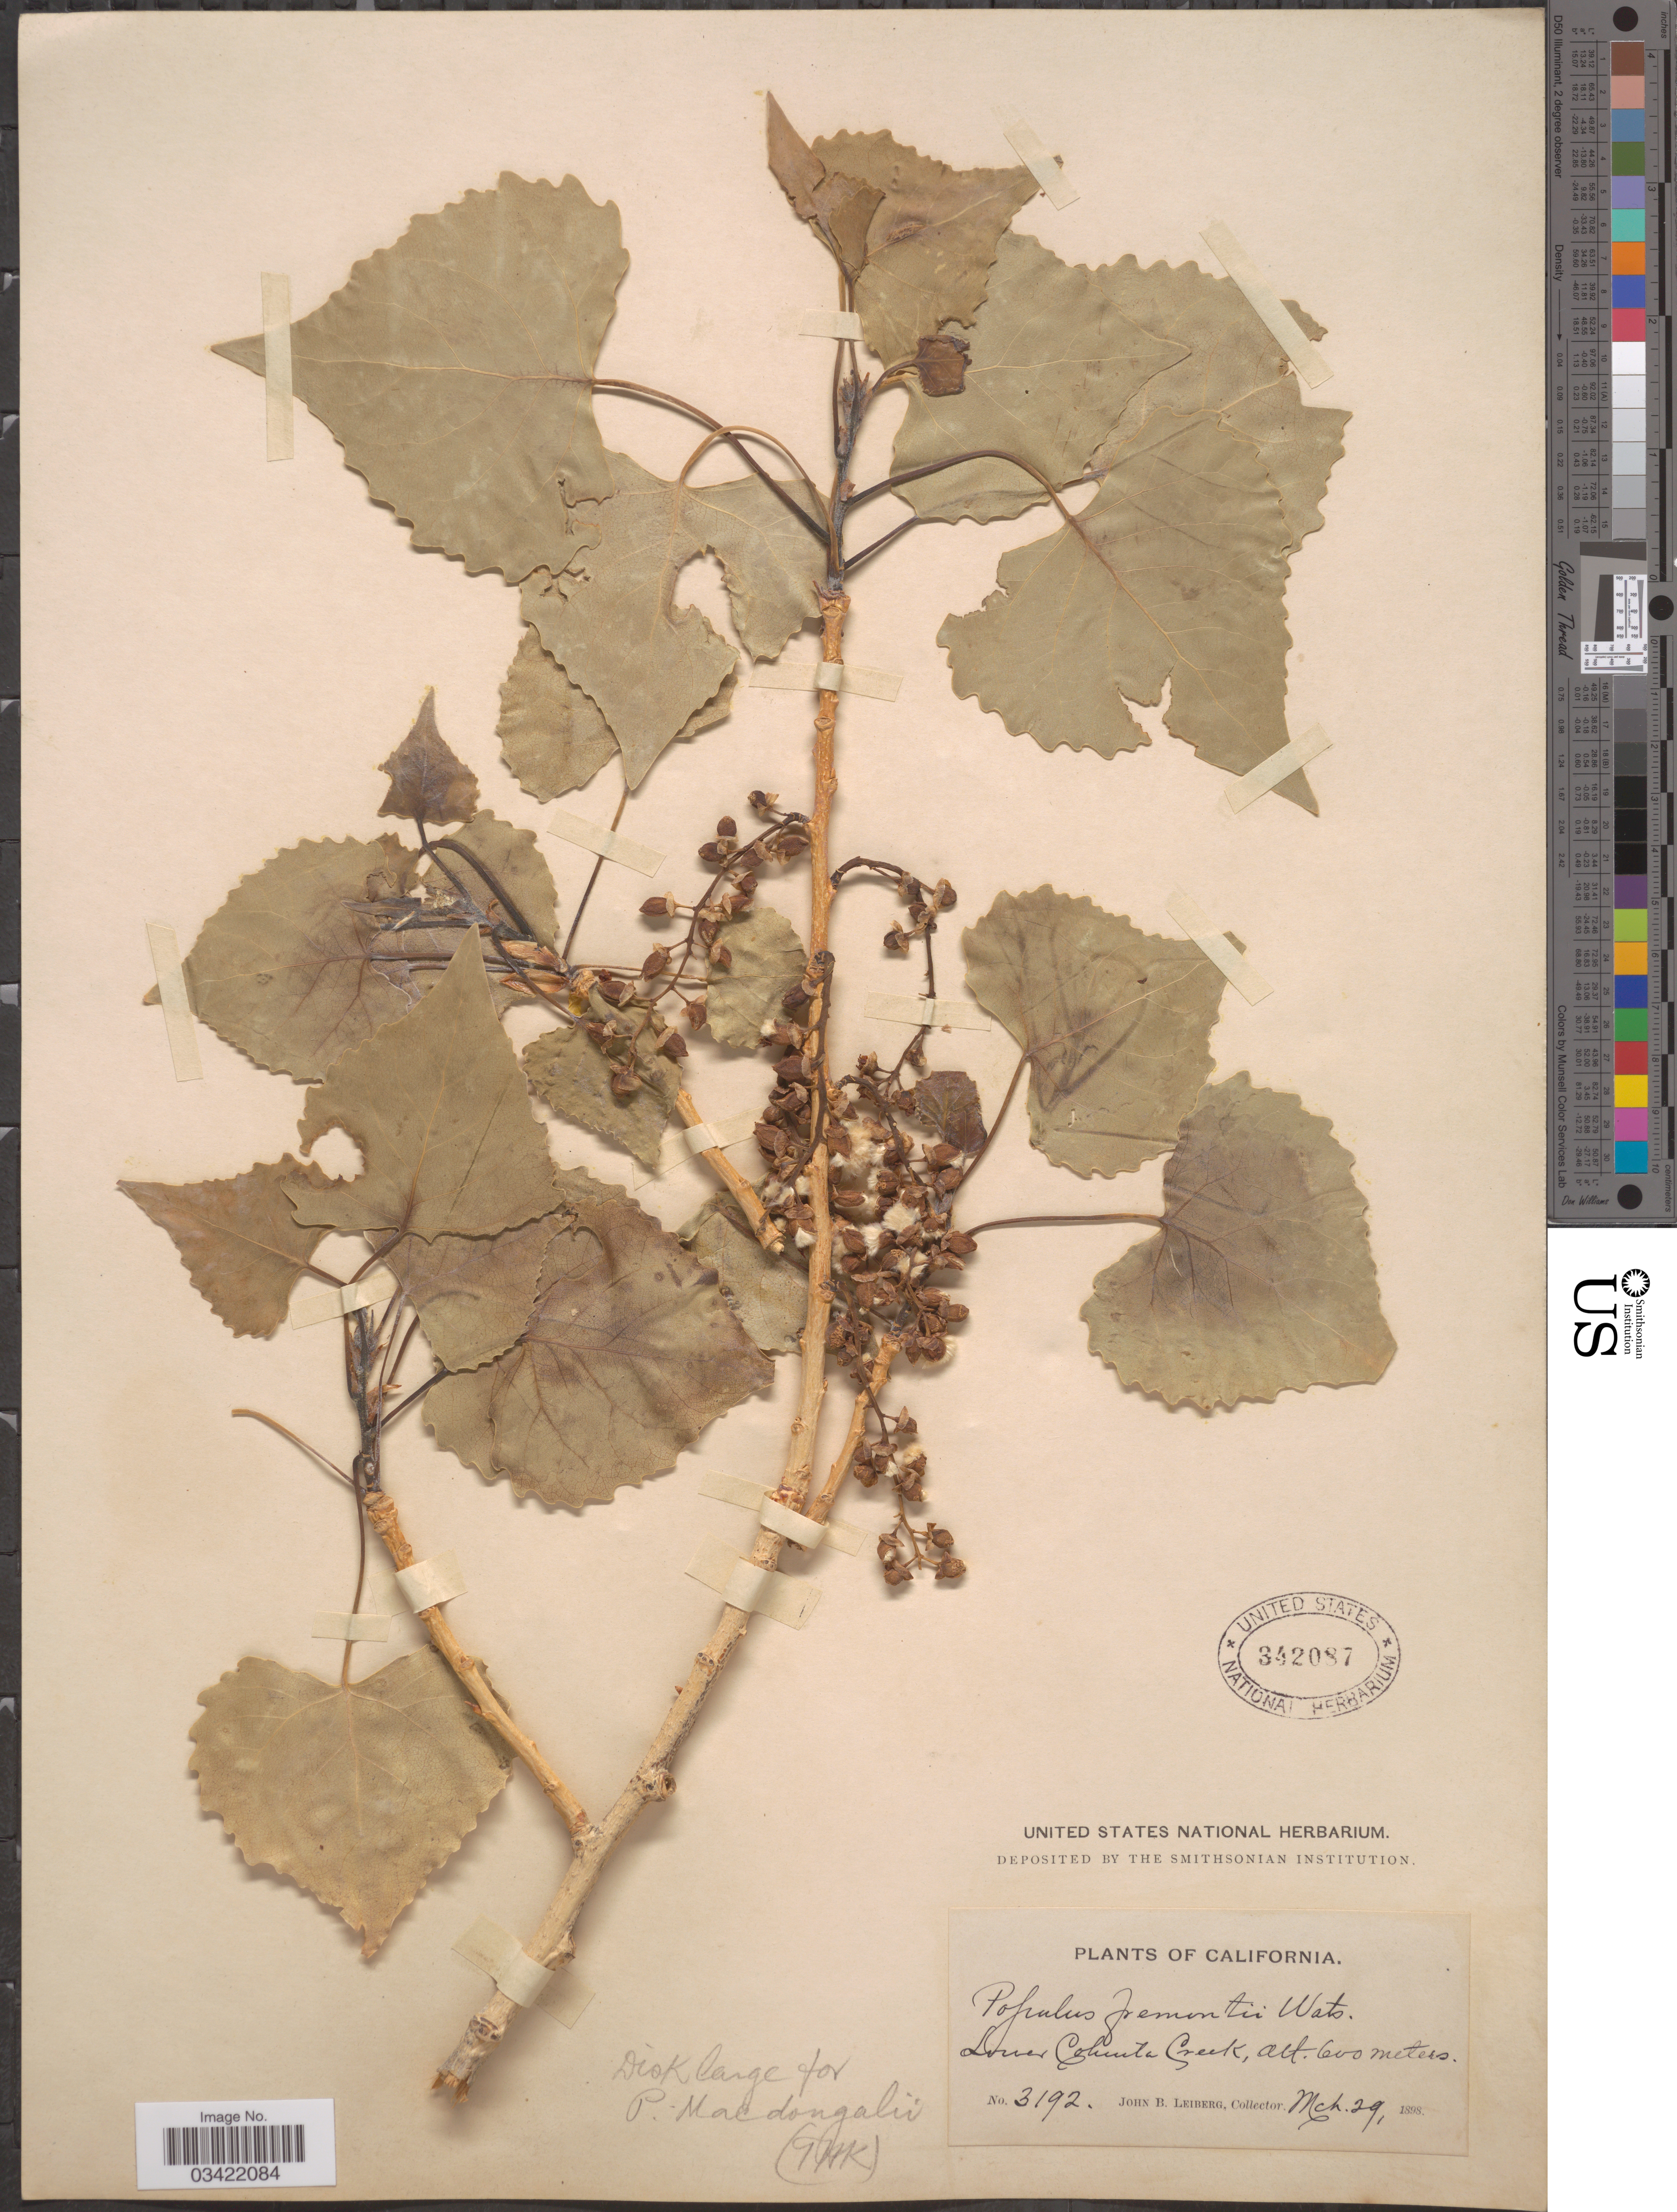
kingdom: Plantae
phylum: Tracheophyta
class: Magnoliopsida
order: Malpighiales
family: Salicaceae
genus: Populus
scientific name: Populus fremontii subsp. fremontii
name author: S. Watson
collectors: J. B. Leiberg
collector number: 3192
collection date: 1898-03-29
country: United States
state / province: California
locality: Lower Cohuita Creek.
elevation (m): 600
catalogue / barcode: US 342087